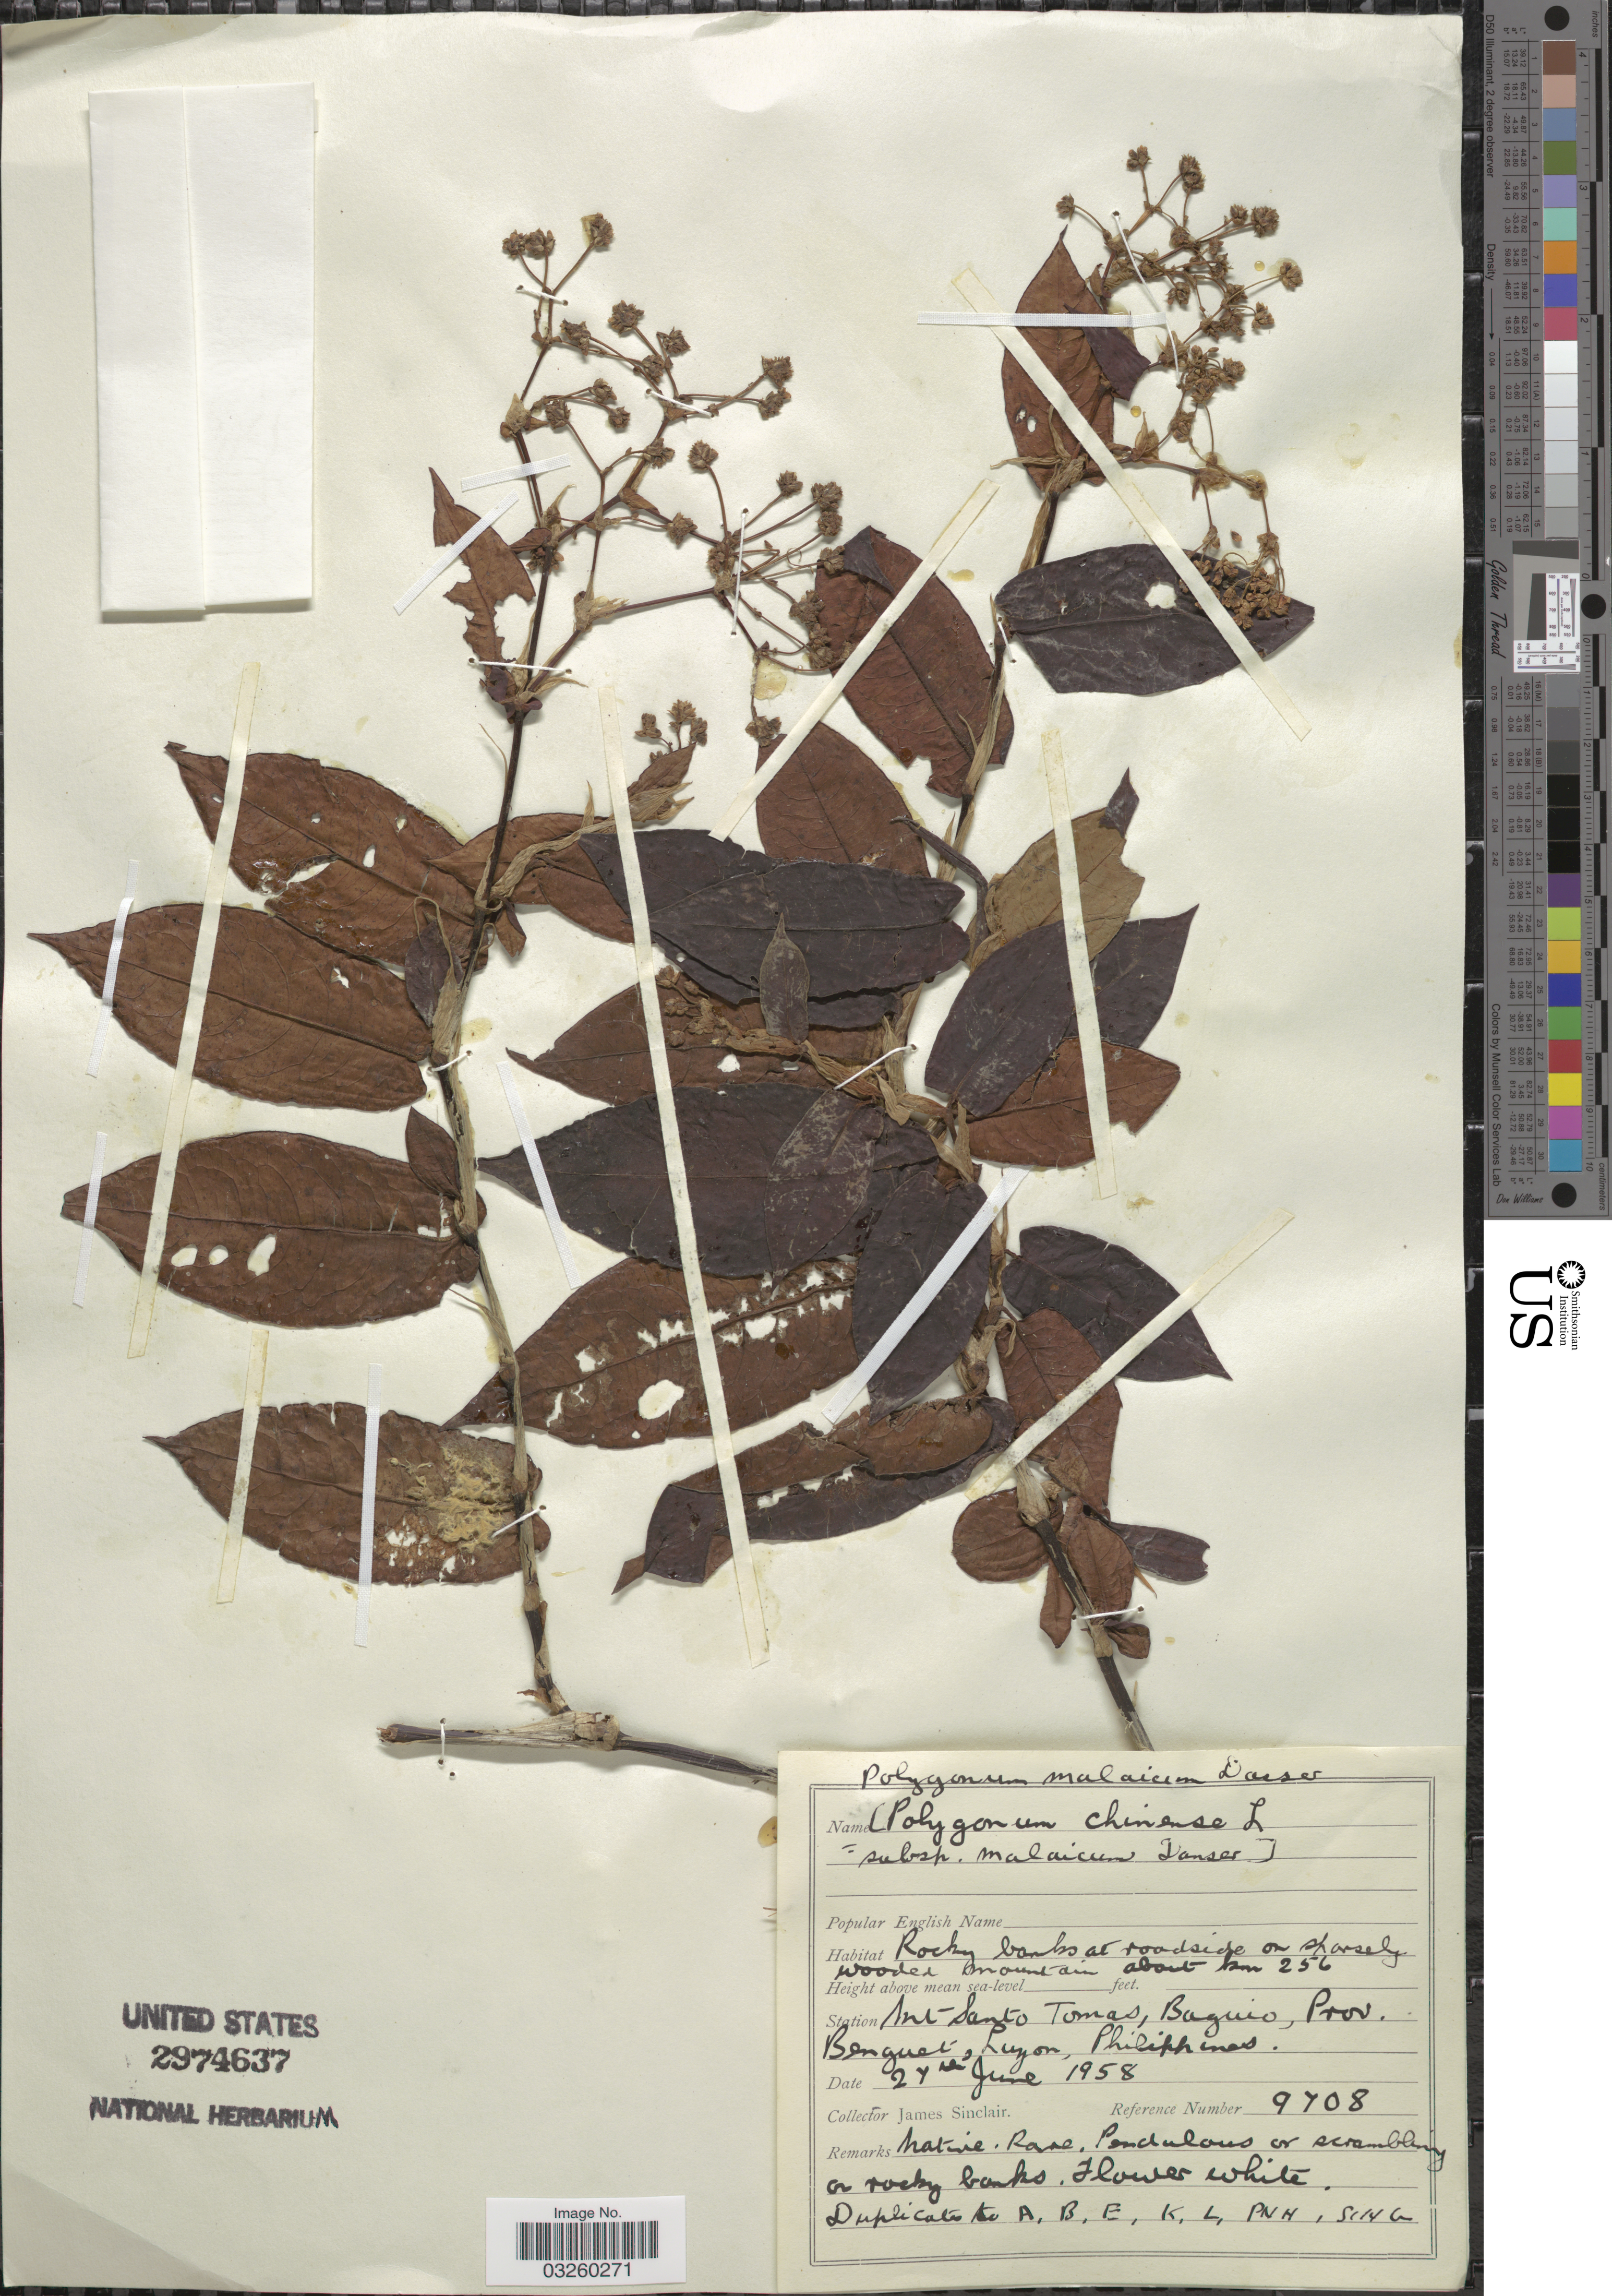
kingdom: Plantae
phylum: Tracheophyta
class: Magnoliopsida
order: Caryophyllales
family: Polygonaceae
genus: Polygonum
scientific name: Polygonum chinense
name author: L.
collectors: J. Sinclair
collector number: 9708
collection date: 1958-06-27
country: Philippines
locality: Rocky banks at roadside on sparsely wooded mountain about km 256. Station Mt. Santo Tomas, Baguio, Prov. Benguet, Luzon.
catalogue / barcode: US 2974637